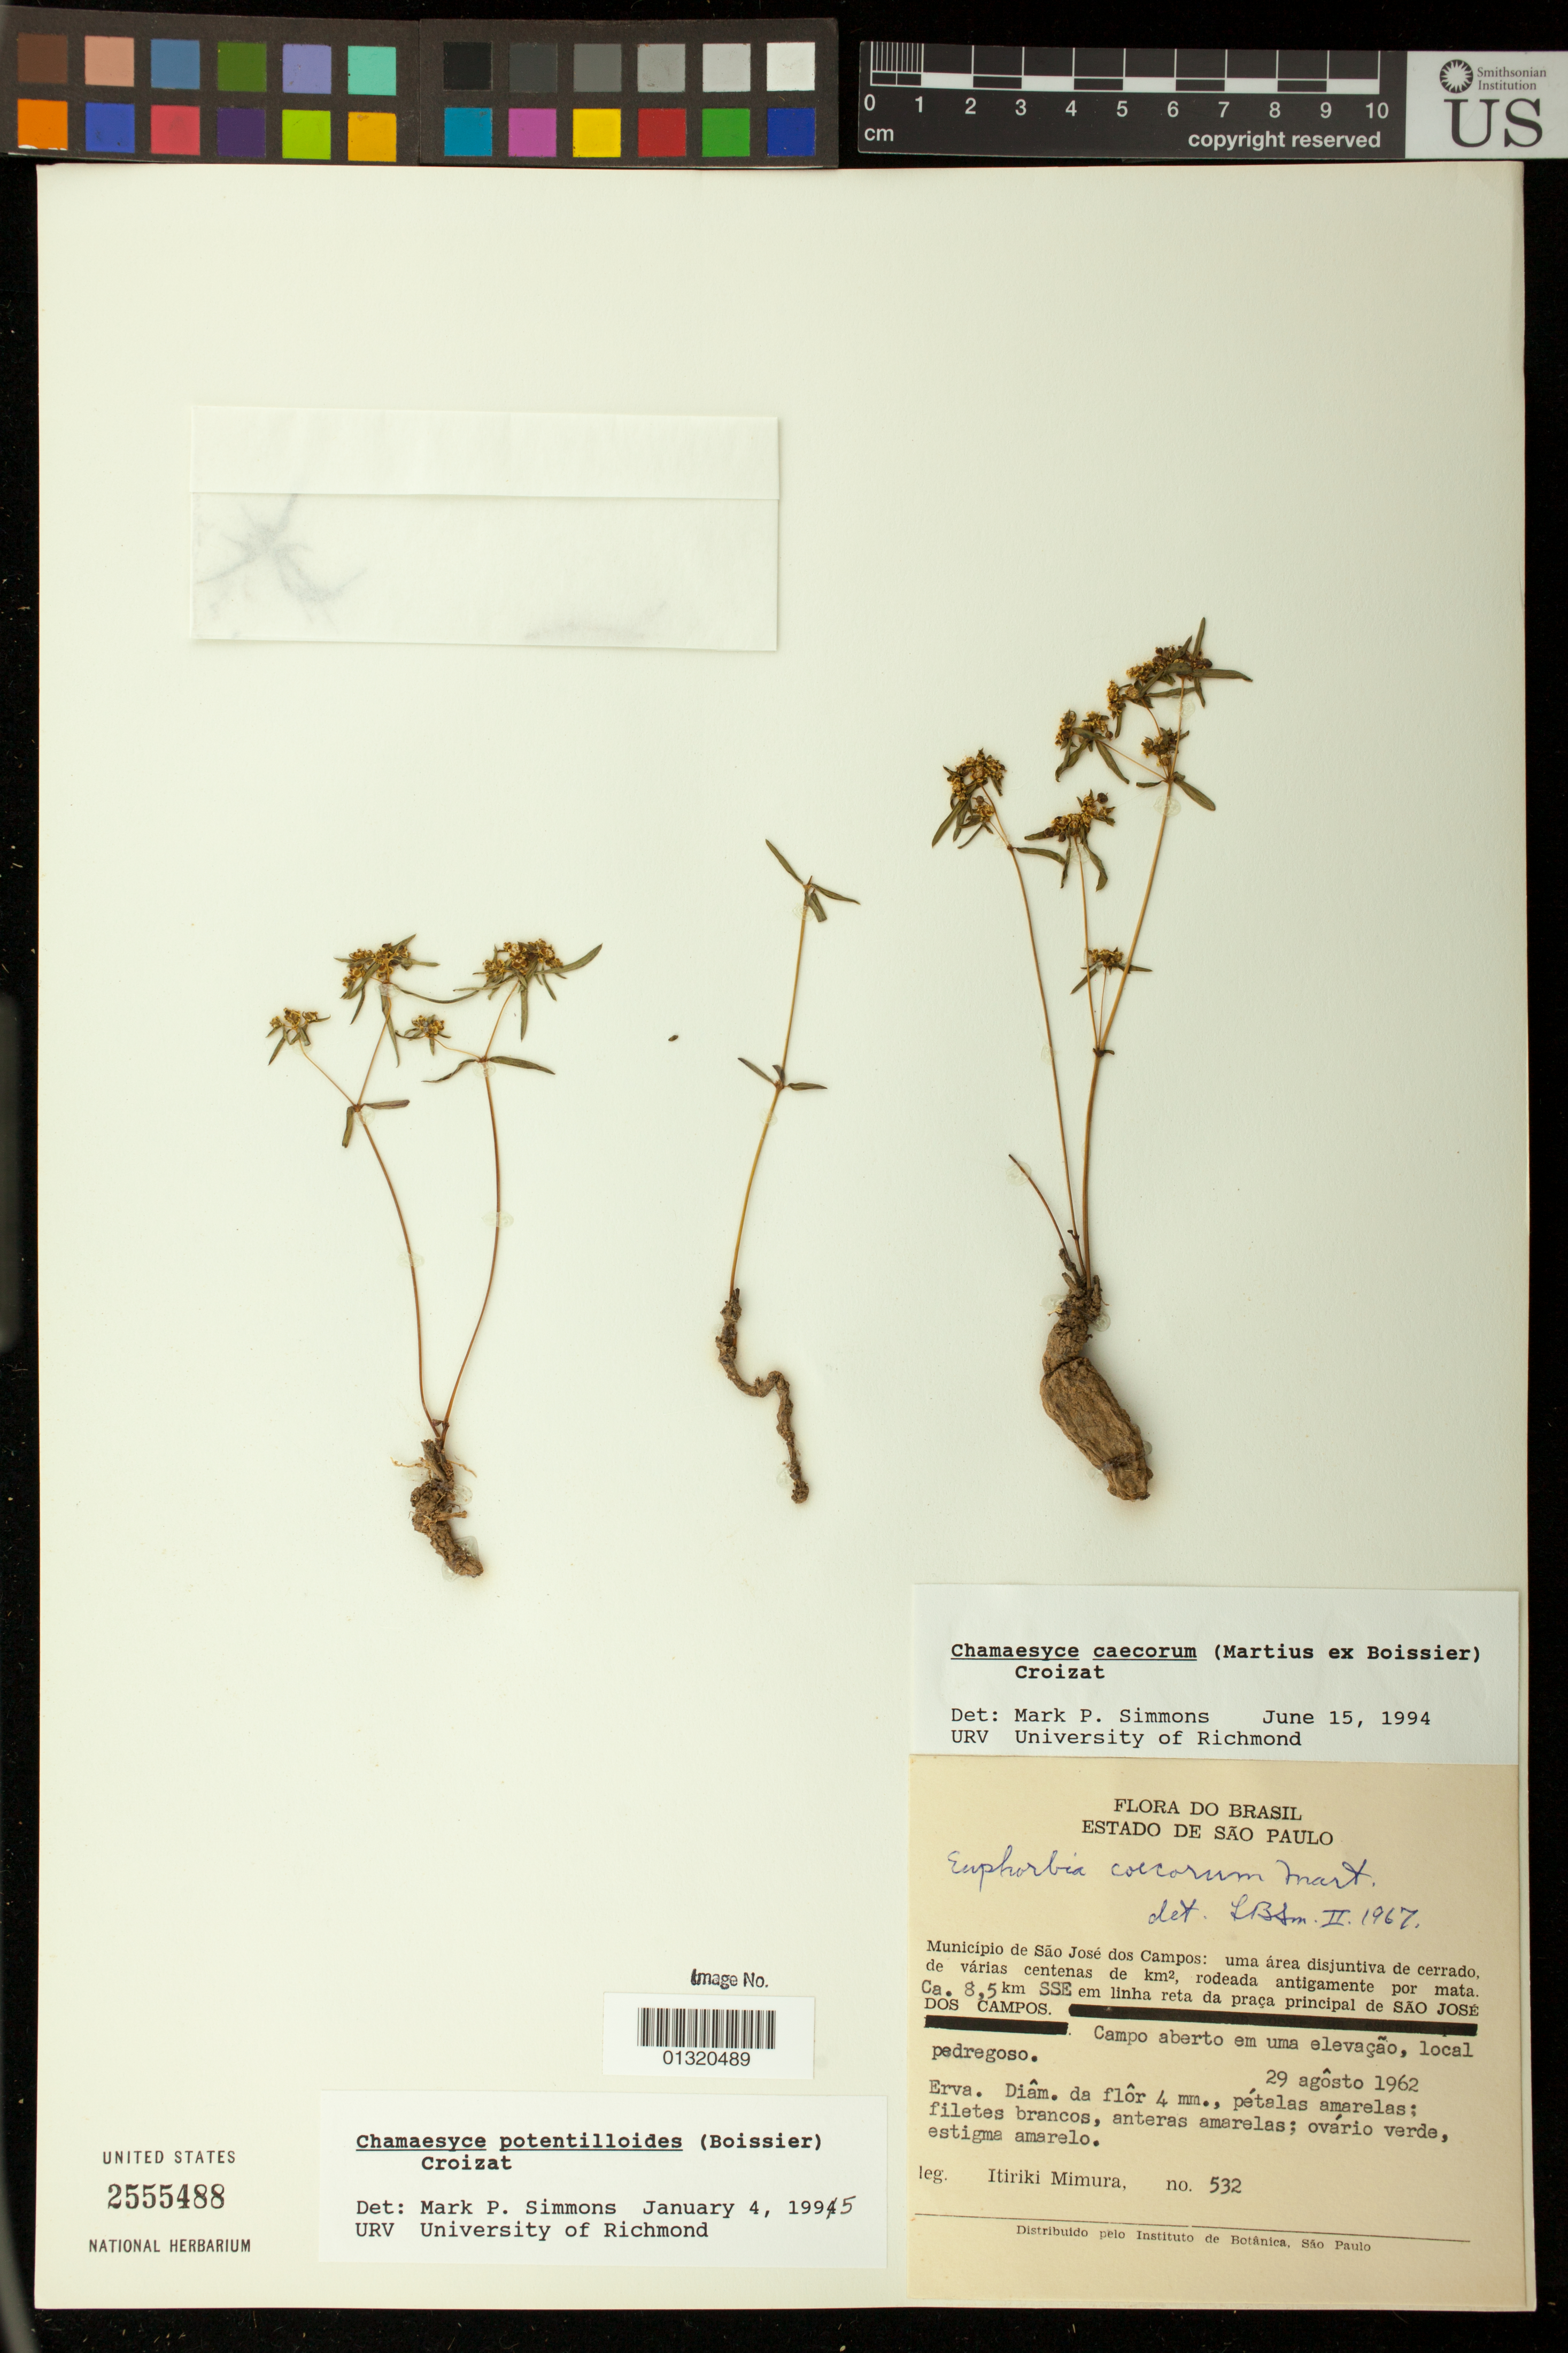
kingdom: Plantae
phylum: Tracheophyta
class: Magnoliopsida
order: Malpighiales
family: Euphorbiaceae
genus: Euphorbia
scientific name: Euphorbia potentilloides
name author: Boiss.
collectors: I. Mimura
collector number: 532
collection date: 1962-08-29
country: Brazil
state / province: São Paulo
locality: Municipio de Sao Jose dos Campos: Ca. 8,5km SSE em linha reta da praca principal de Sao Jose dos Campos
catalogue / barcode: US 2555488